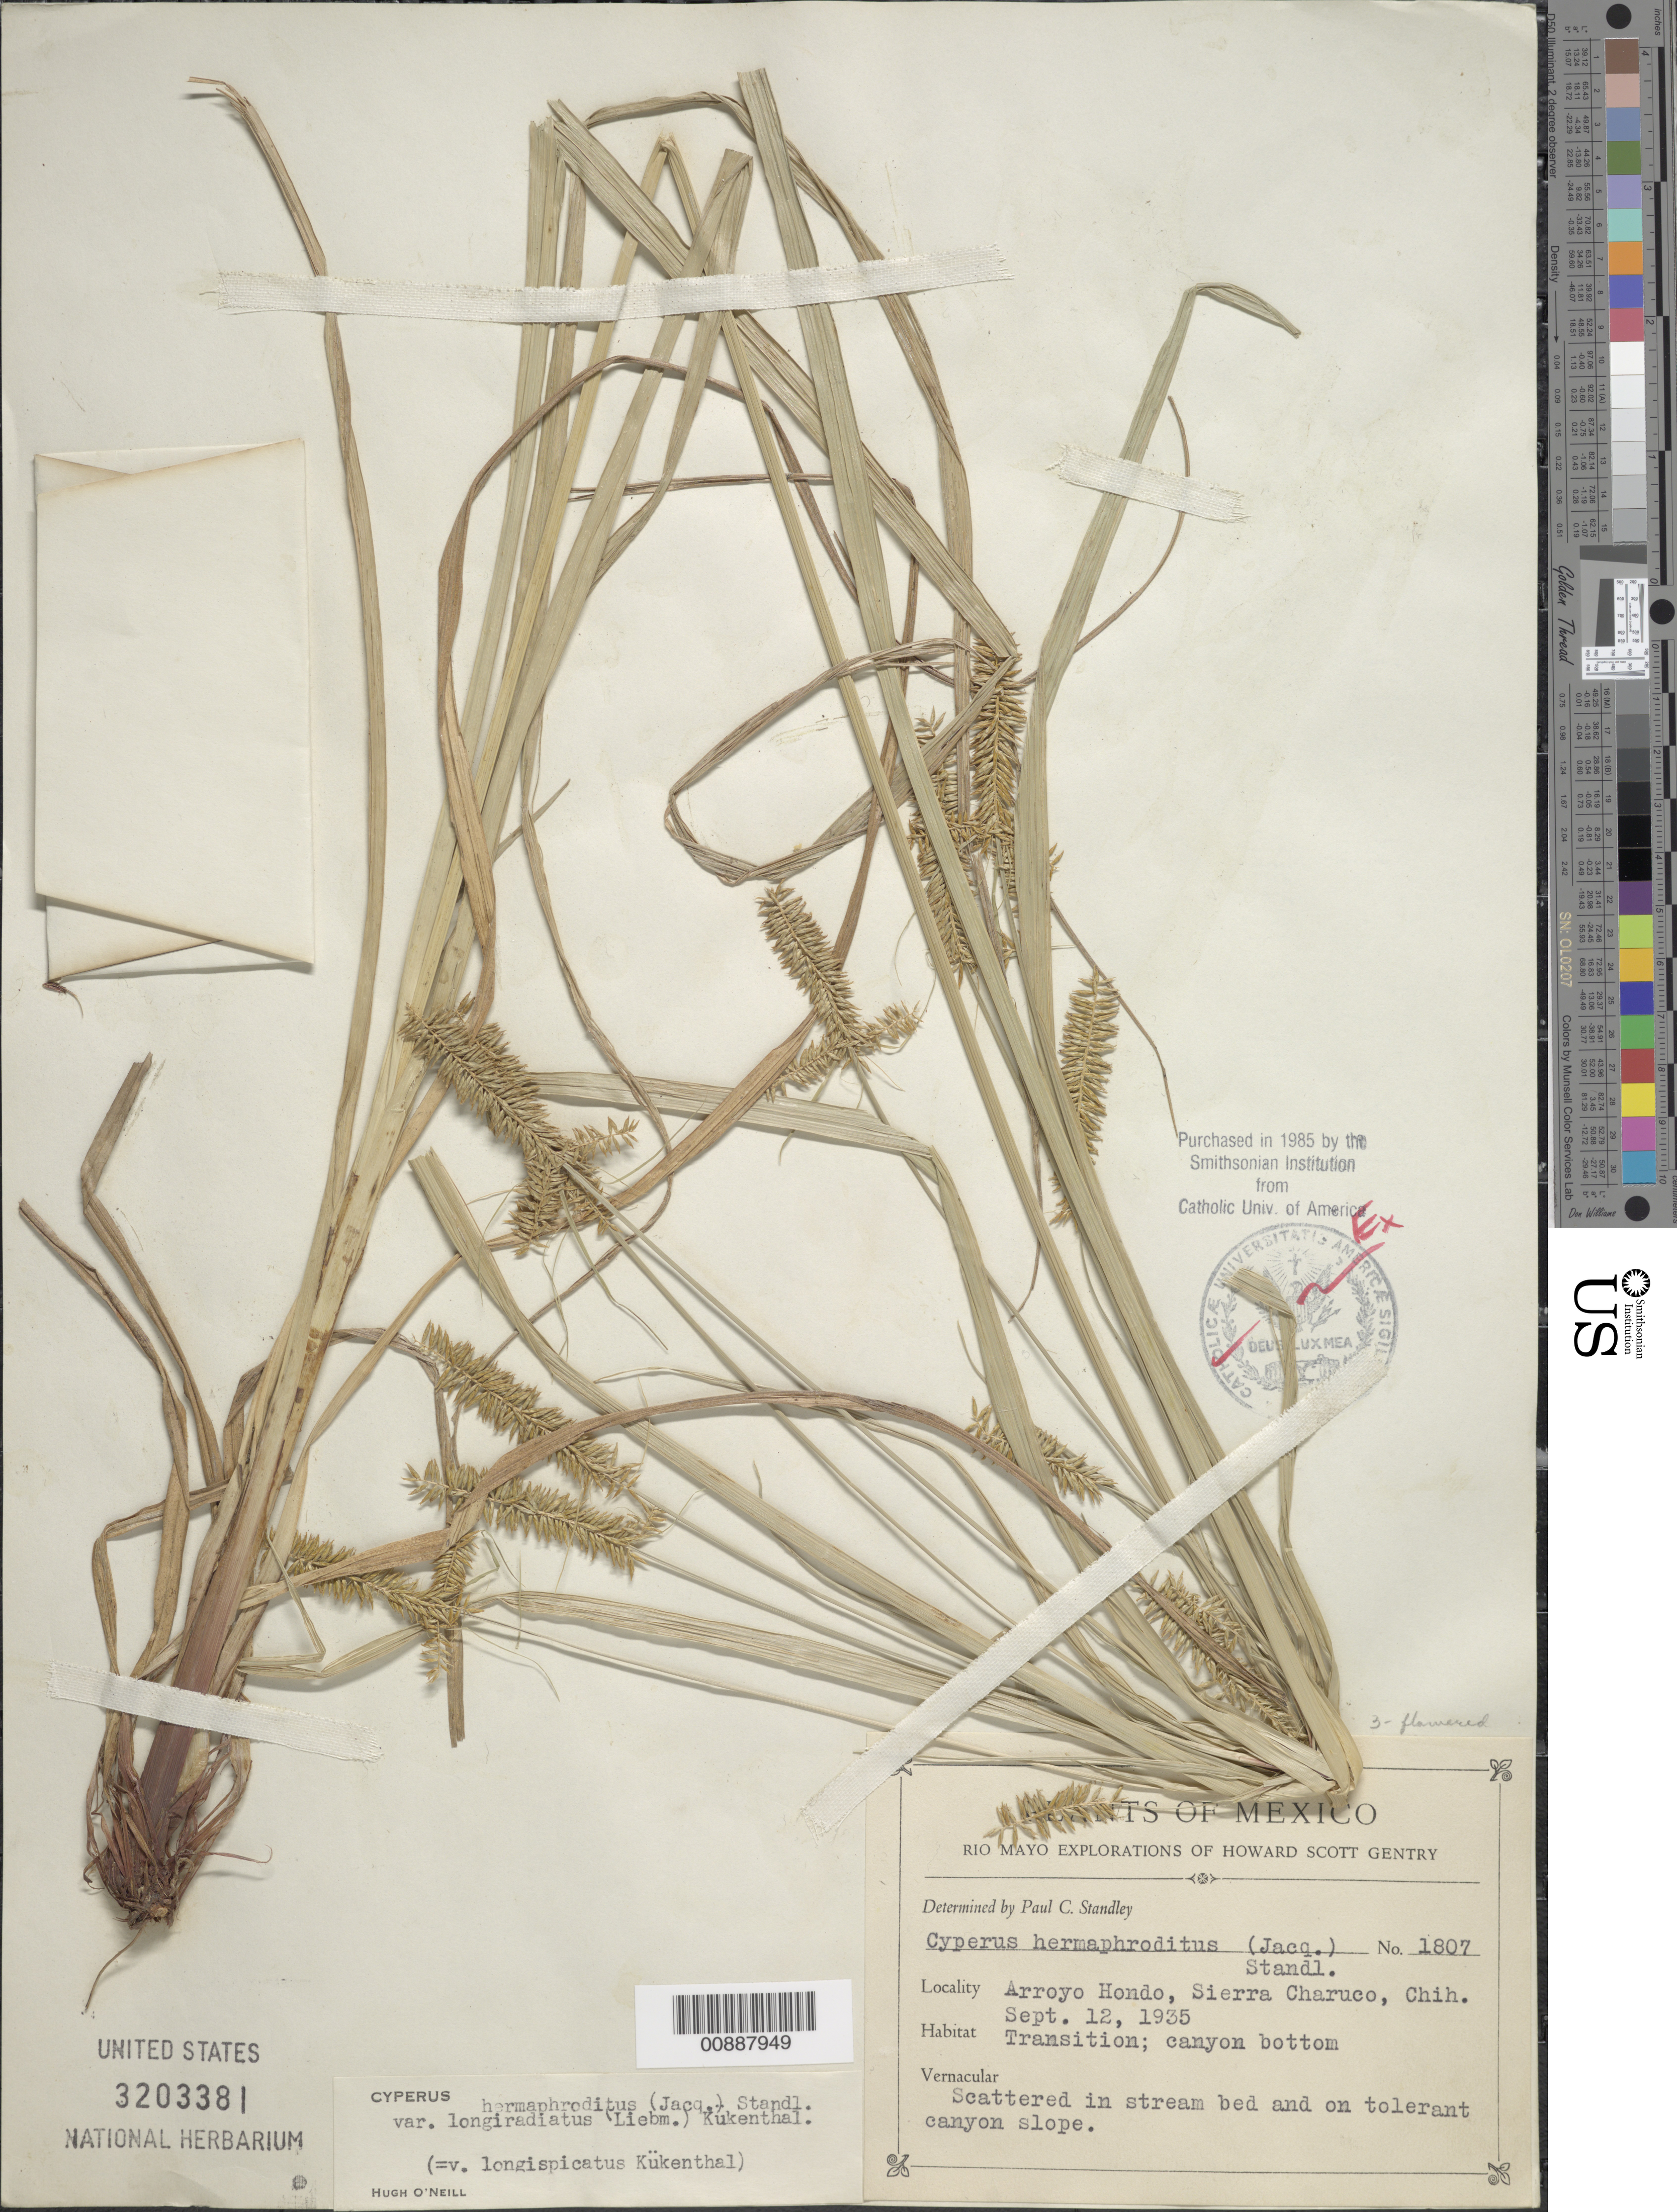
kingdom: Plantae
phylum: Tracheophyta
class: Liliopsida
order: Poales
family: Cyperaceae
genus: Cyperus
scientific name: Cyperus hermaphroditus var. longiradiatus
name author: (Liebm.) Kük.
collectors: H. S. Gentry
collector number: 1807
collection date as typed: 12 Sep 1935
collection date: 1935-09-12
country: Mexico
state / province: Chihuahua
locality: Arroyo Hondo, Sierra Charuco, Chihuahua.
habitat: Transition; canyon bottom. Scattered in stream bed and on tolerant canyon slope.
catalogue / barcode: US 3203381